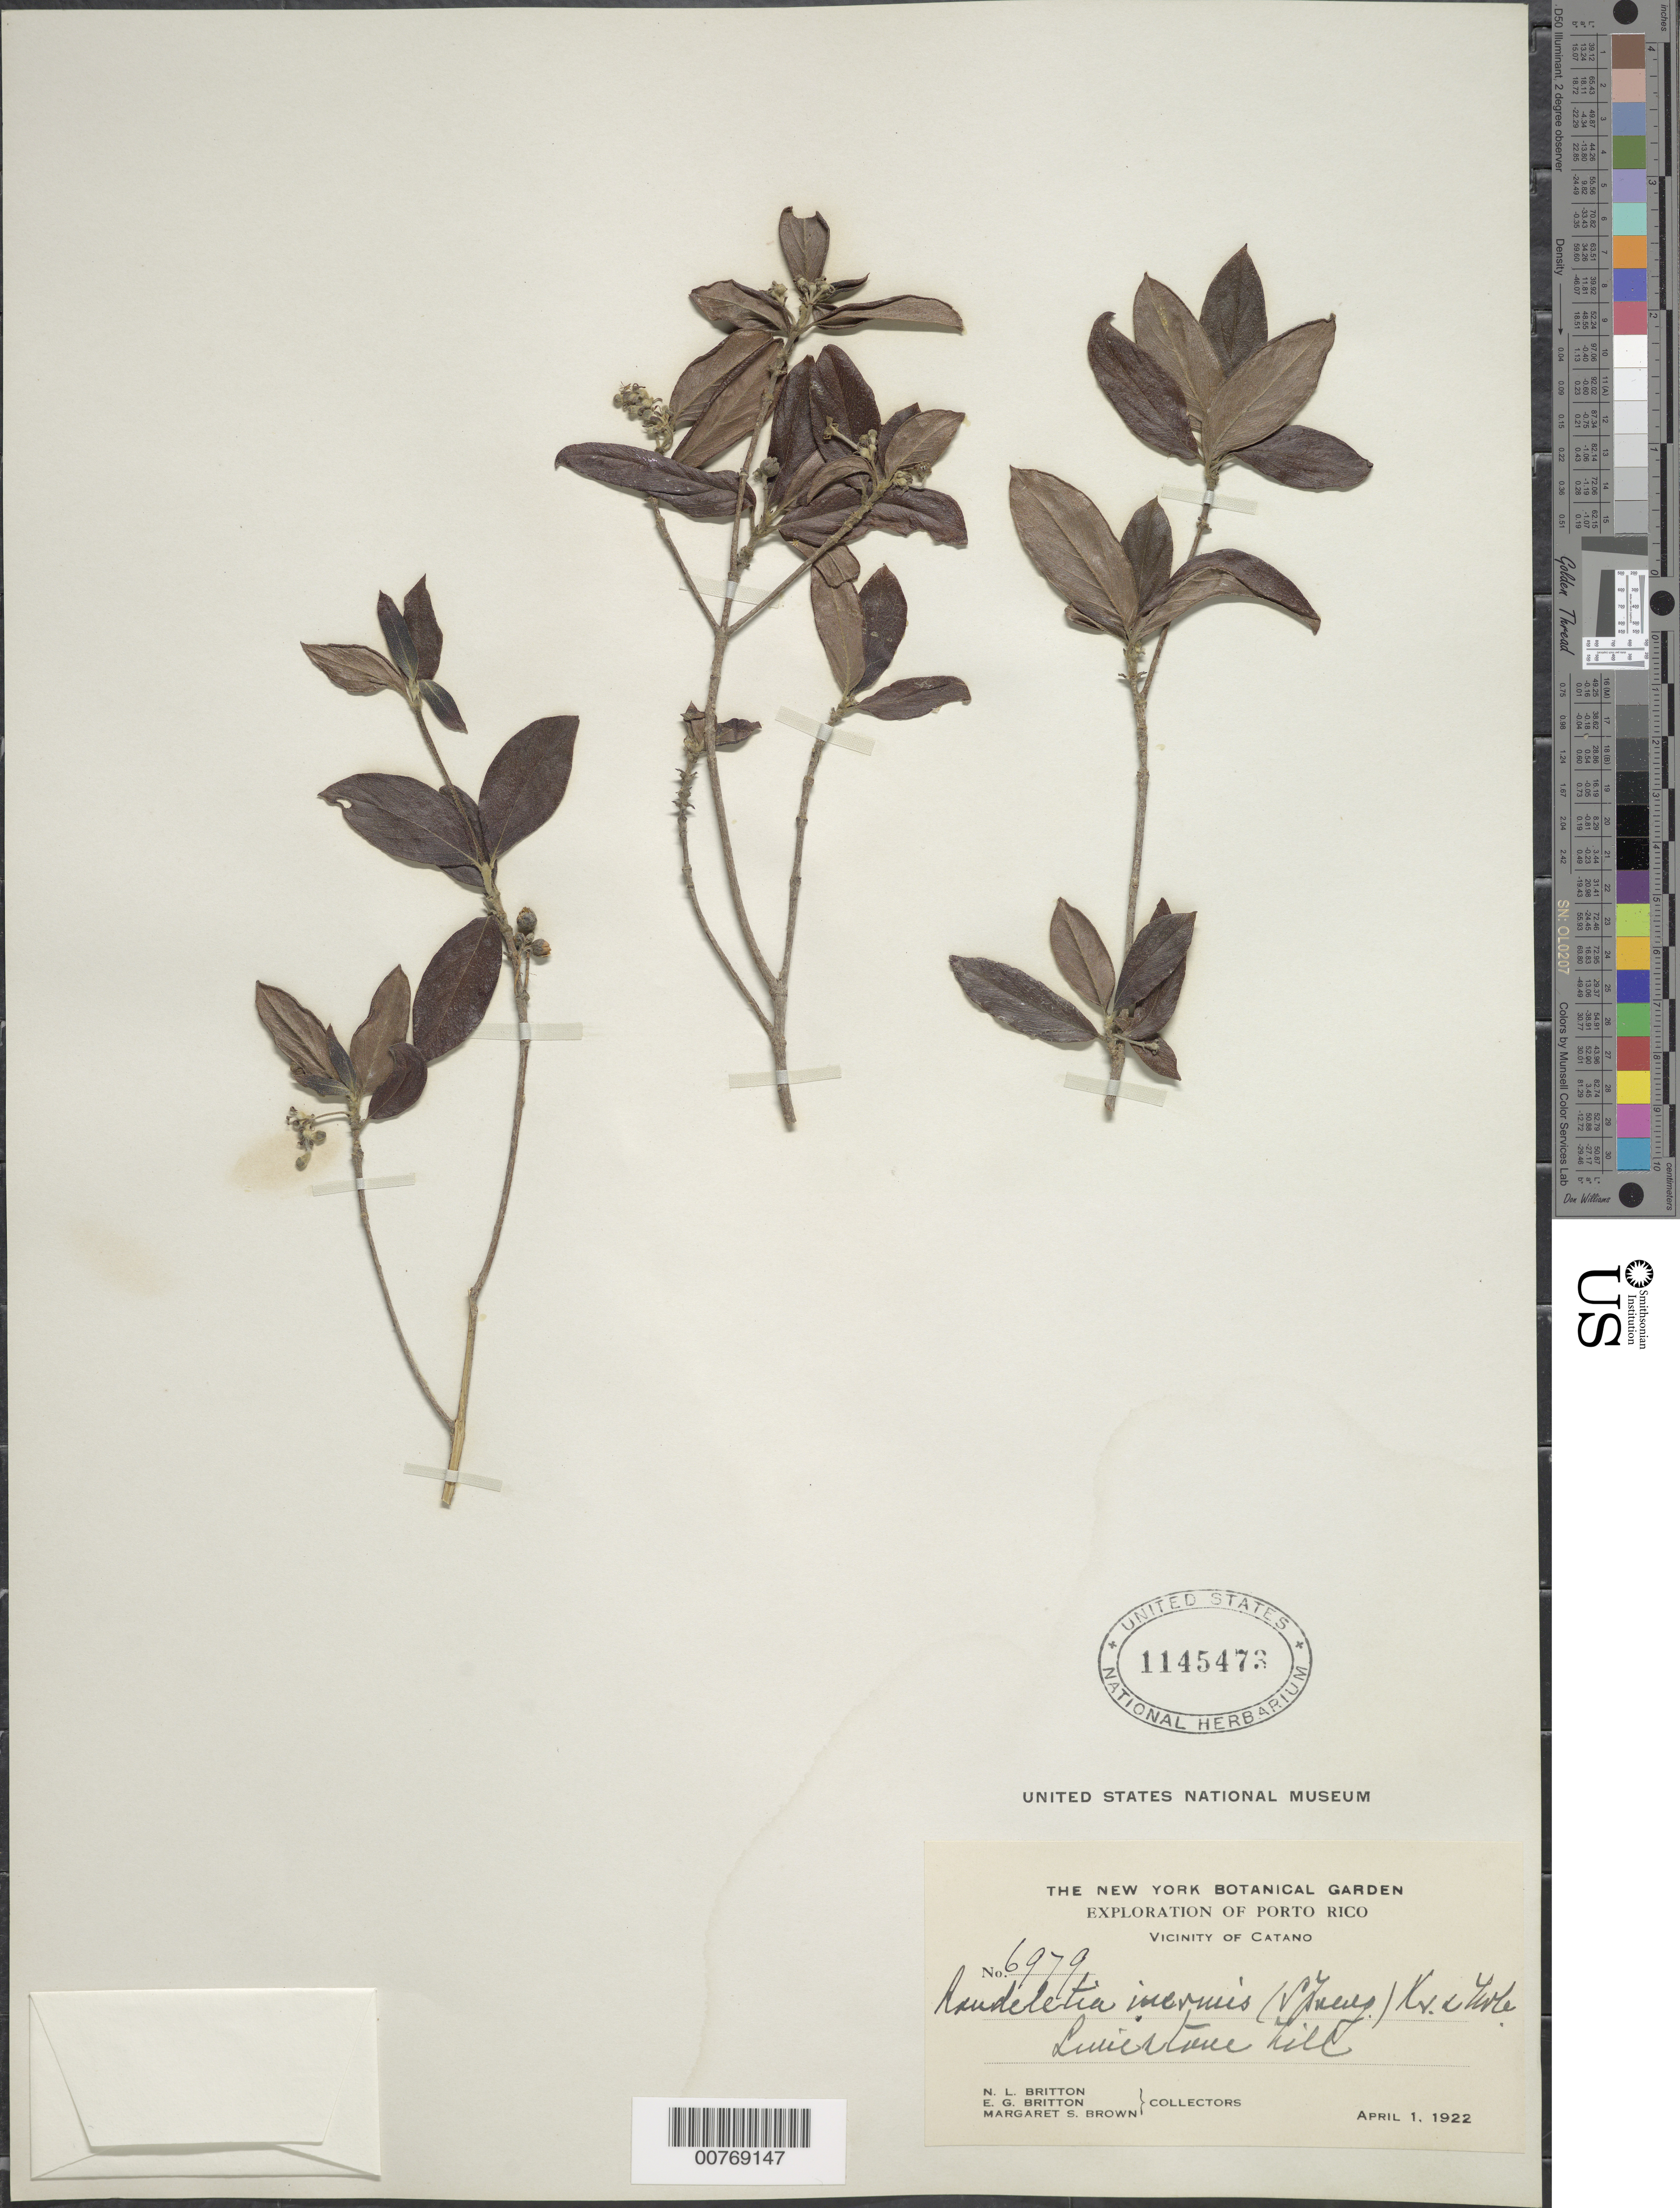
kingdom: Plantae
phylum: Tracheophyta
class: Magnoliopsida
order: Gentianales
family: Rubiaceae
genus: Rondeletia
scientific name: Rondeletia inermis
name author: (Spreng.) Krug & Urb.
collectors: N. Britton, E. G. Britton & M. S. Brown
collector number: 6979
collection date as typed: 01 Apr 1922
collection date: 1922-04-01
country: Puerto Rico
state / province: Cataño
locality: Vicinity of Catano; limestone hill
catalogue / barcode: US 1145473